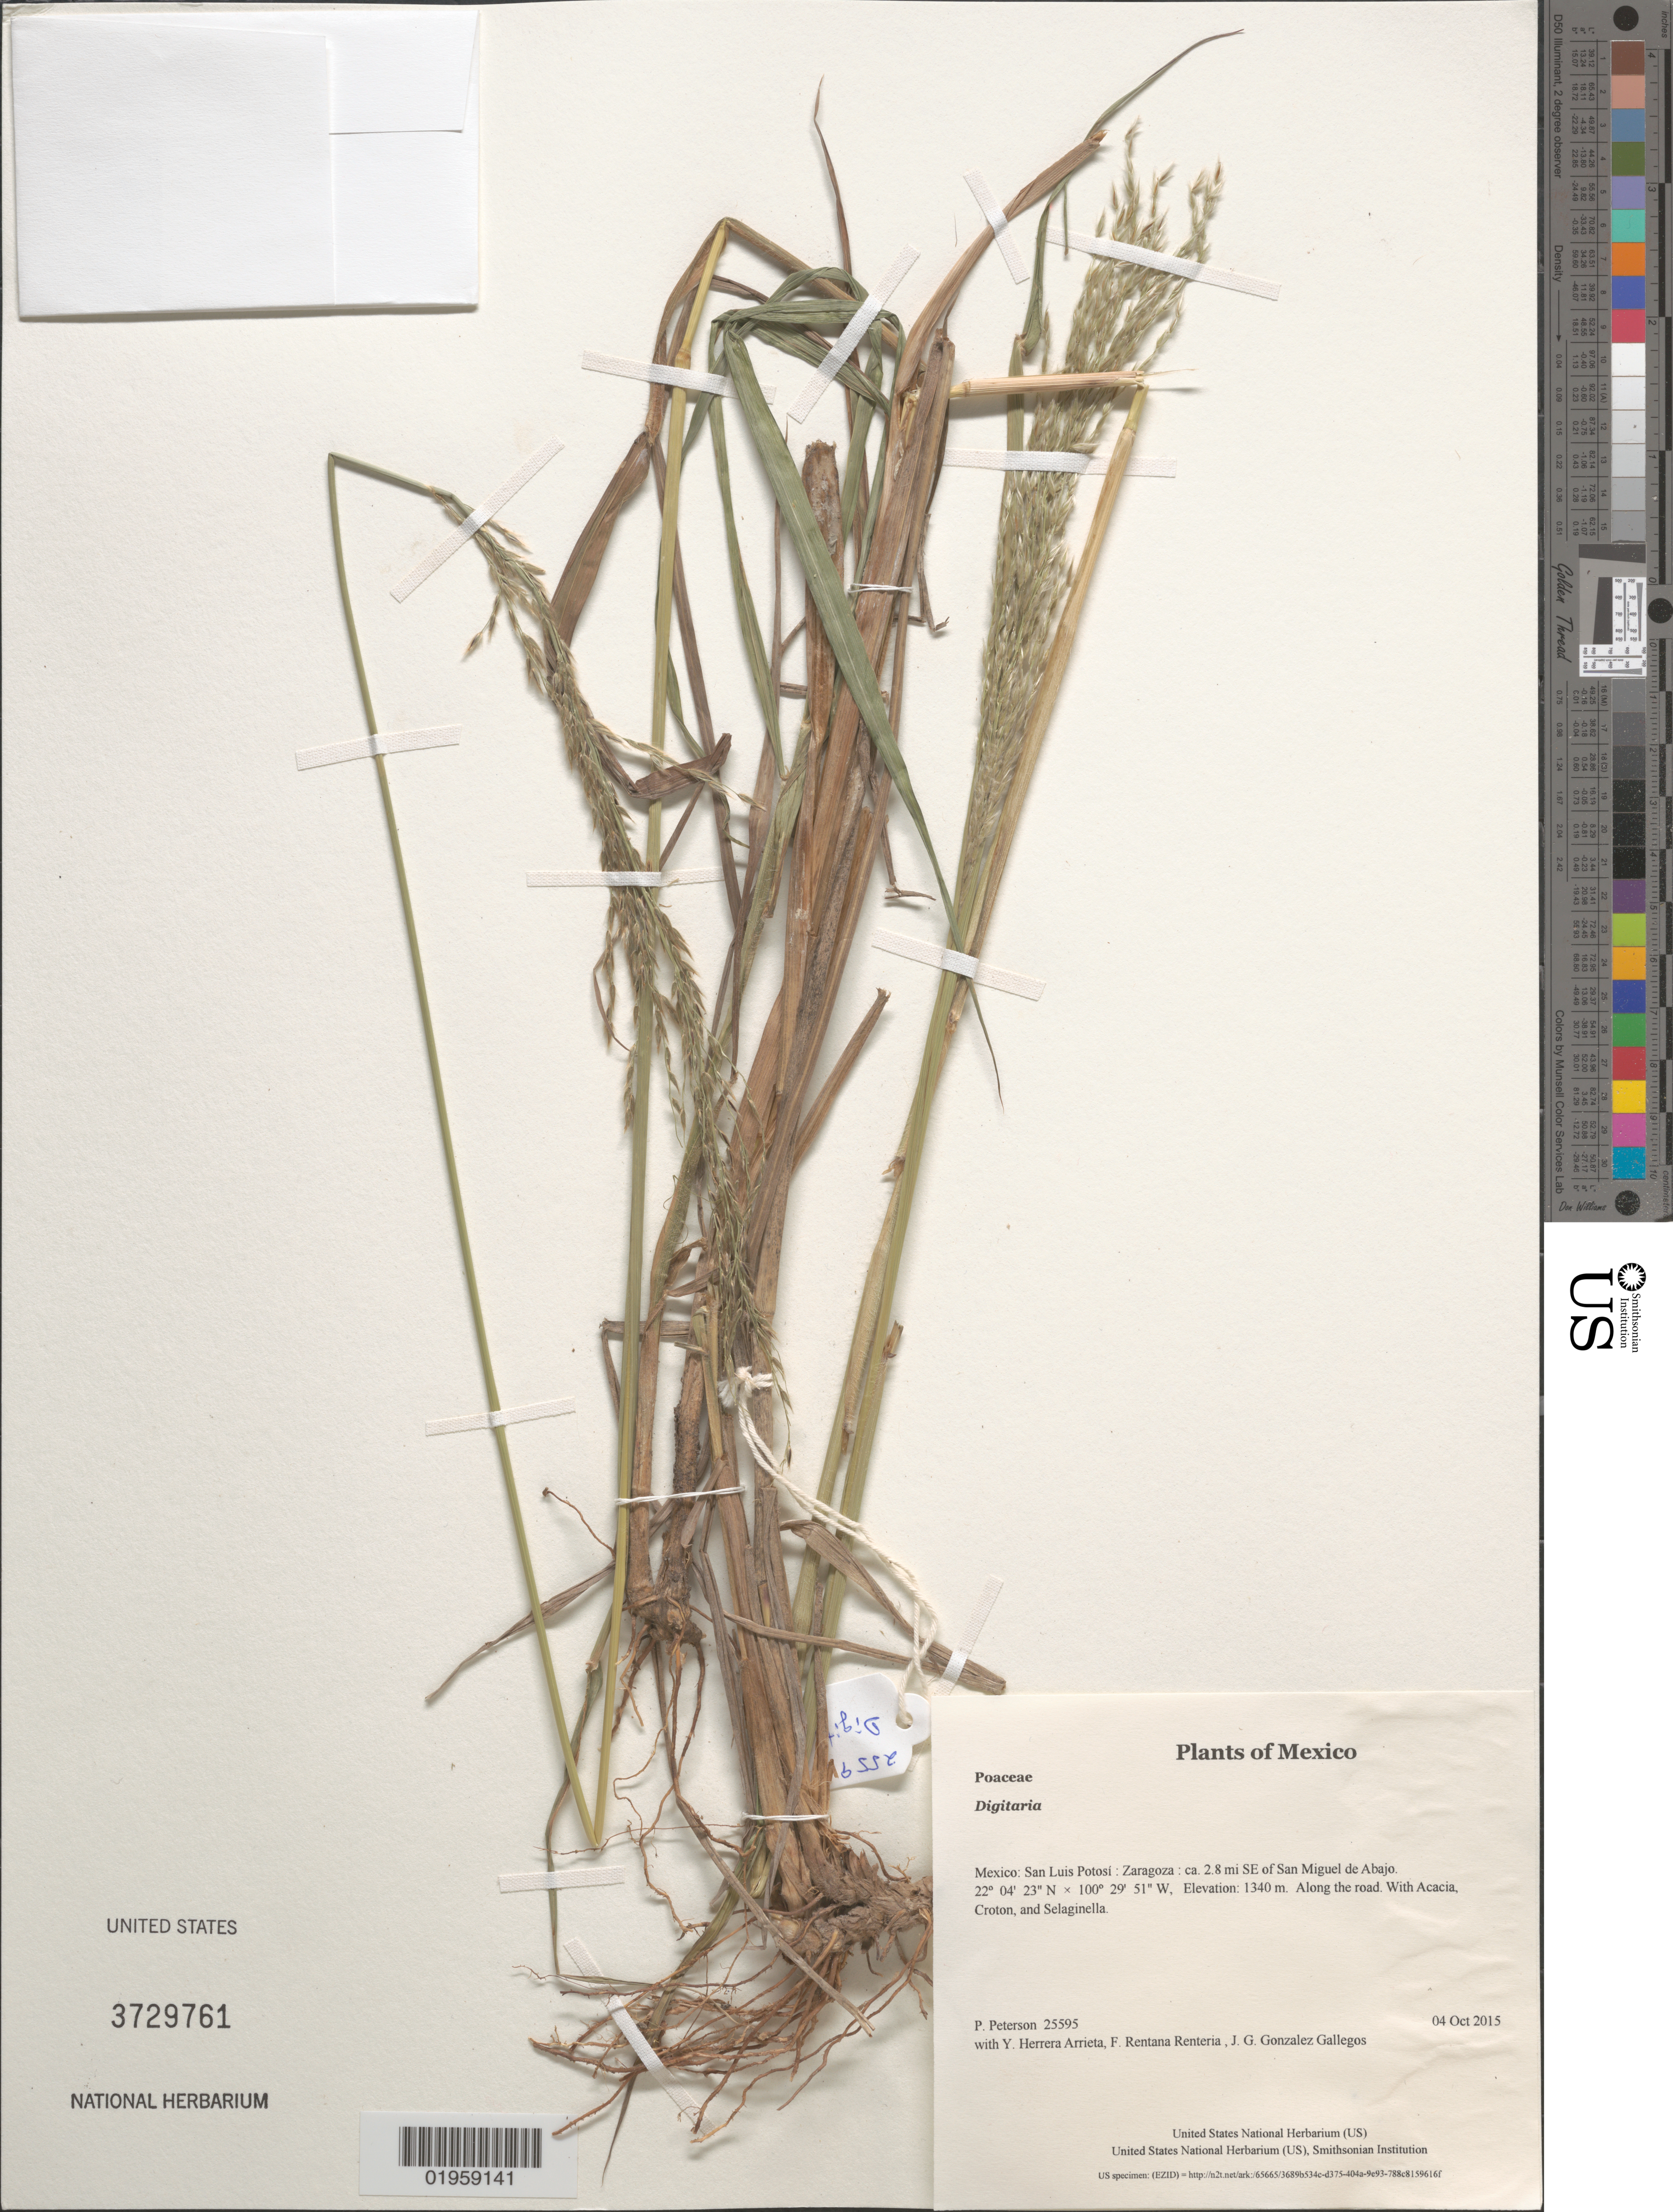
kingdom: Plantae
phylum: Tracheophyta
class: Liliopsida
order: Poales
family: Poaceae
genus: Digitaria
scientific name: Digitaria sp.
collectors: P. M. Peterson, Y. Herrera Arrieta, F. Rentana Renteria & J. G. Gonzalez Gallegos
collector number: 25595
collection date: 2015-10-04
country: Mexico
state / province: San Luis Potosí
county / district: Zaragoza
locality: ca. 2.8 mi SE of San Miguel de Abajo.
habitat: Along the road.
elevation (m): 1340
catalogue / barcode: US 3729761